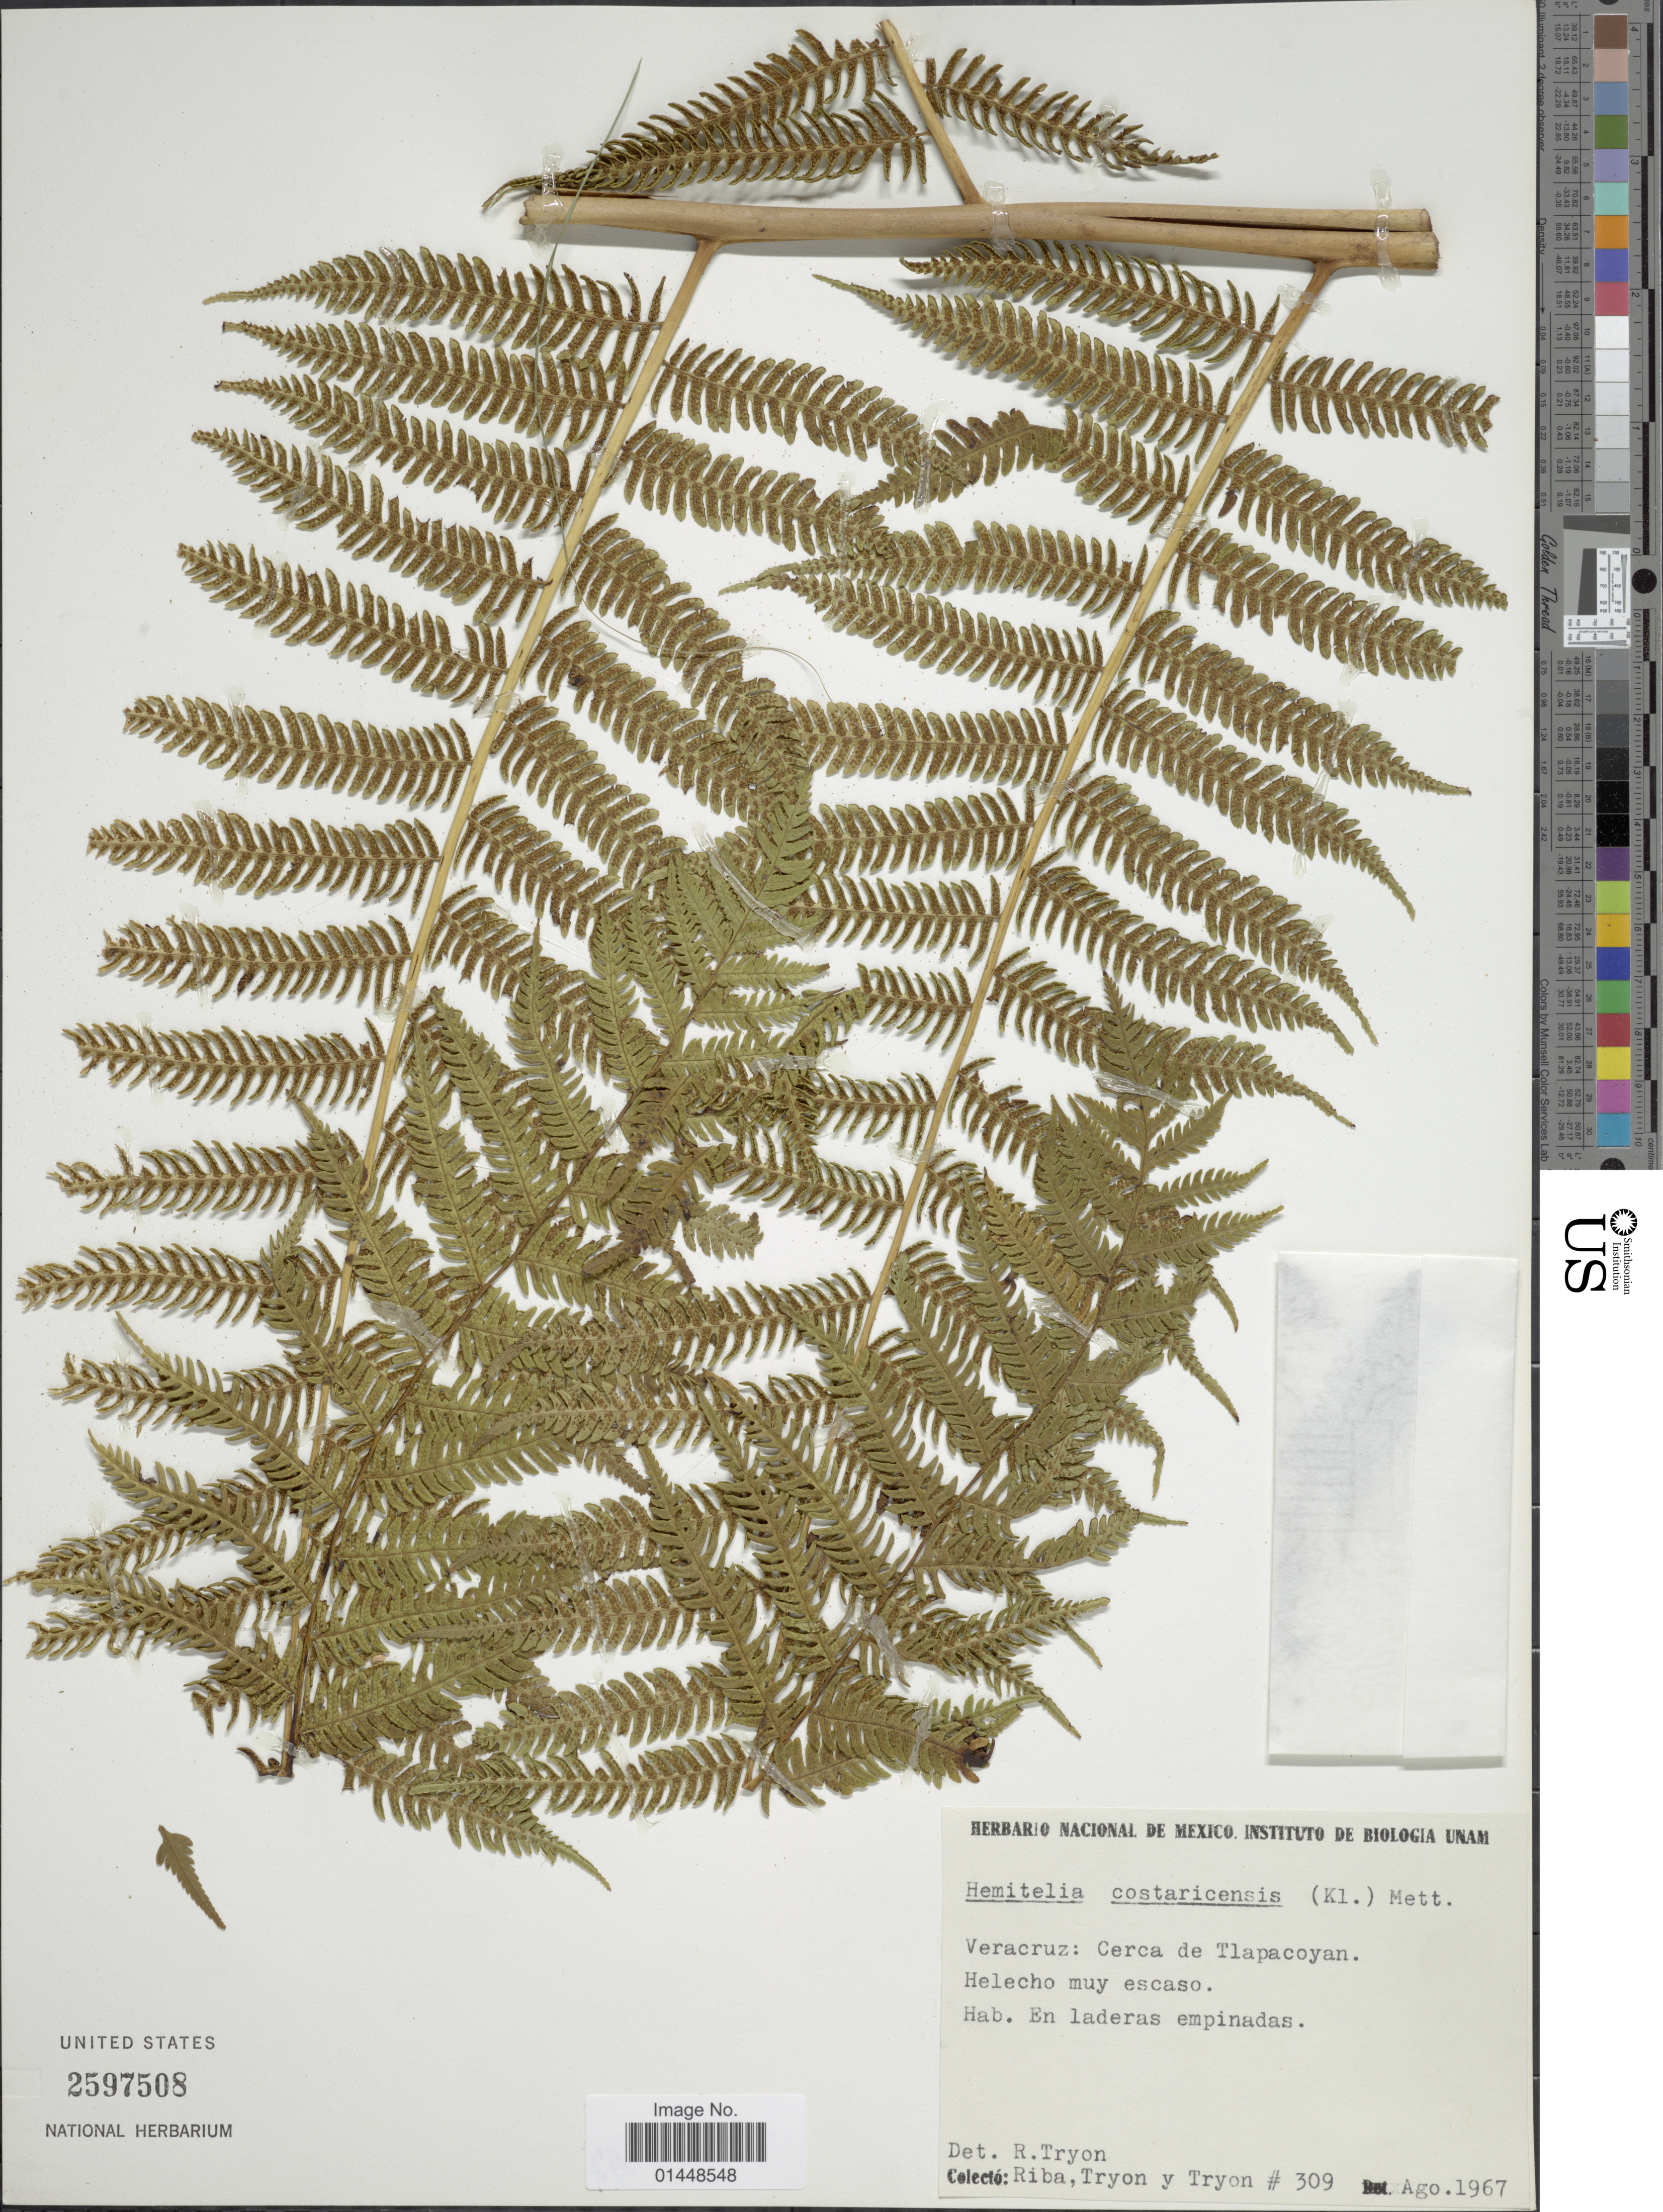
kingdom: Plantae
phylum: Tracheophyta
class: Polypodiopsida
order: Cyatheales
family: Cyatheaceae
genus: Cyathea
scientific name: Cyathea costaricensis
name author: (Kuhn) Domin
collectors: Riba, -. Tryon & -. Tryon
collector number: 309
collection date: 1967-08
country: Mexico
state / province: Veracruz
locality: Veracruz: Cerca de Tlapacoyan.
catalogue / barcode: US 2597508